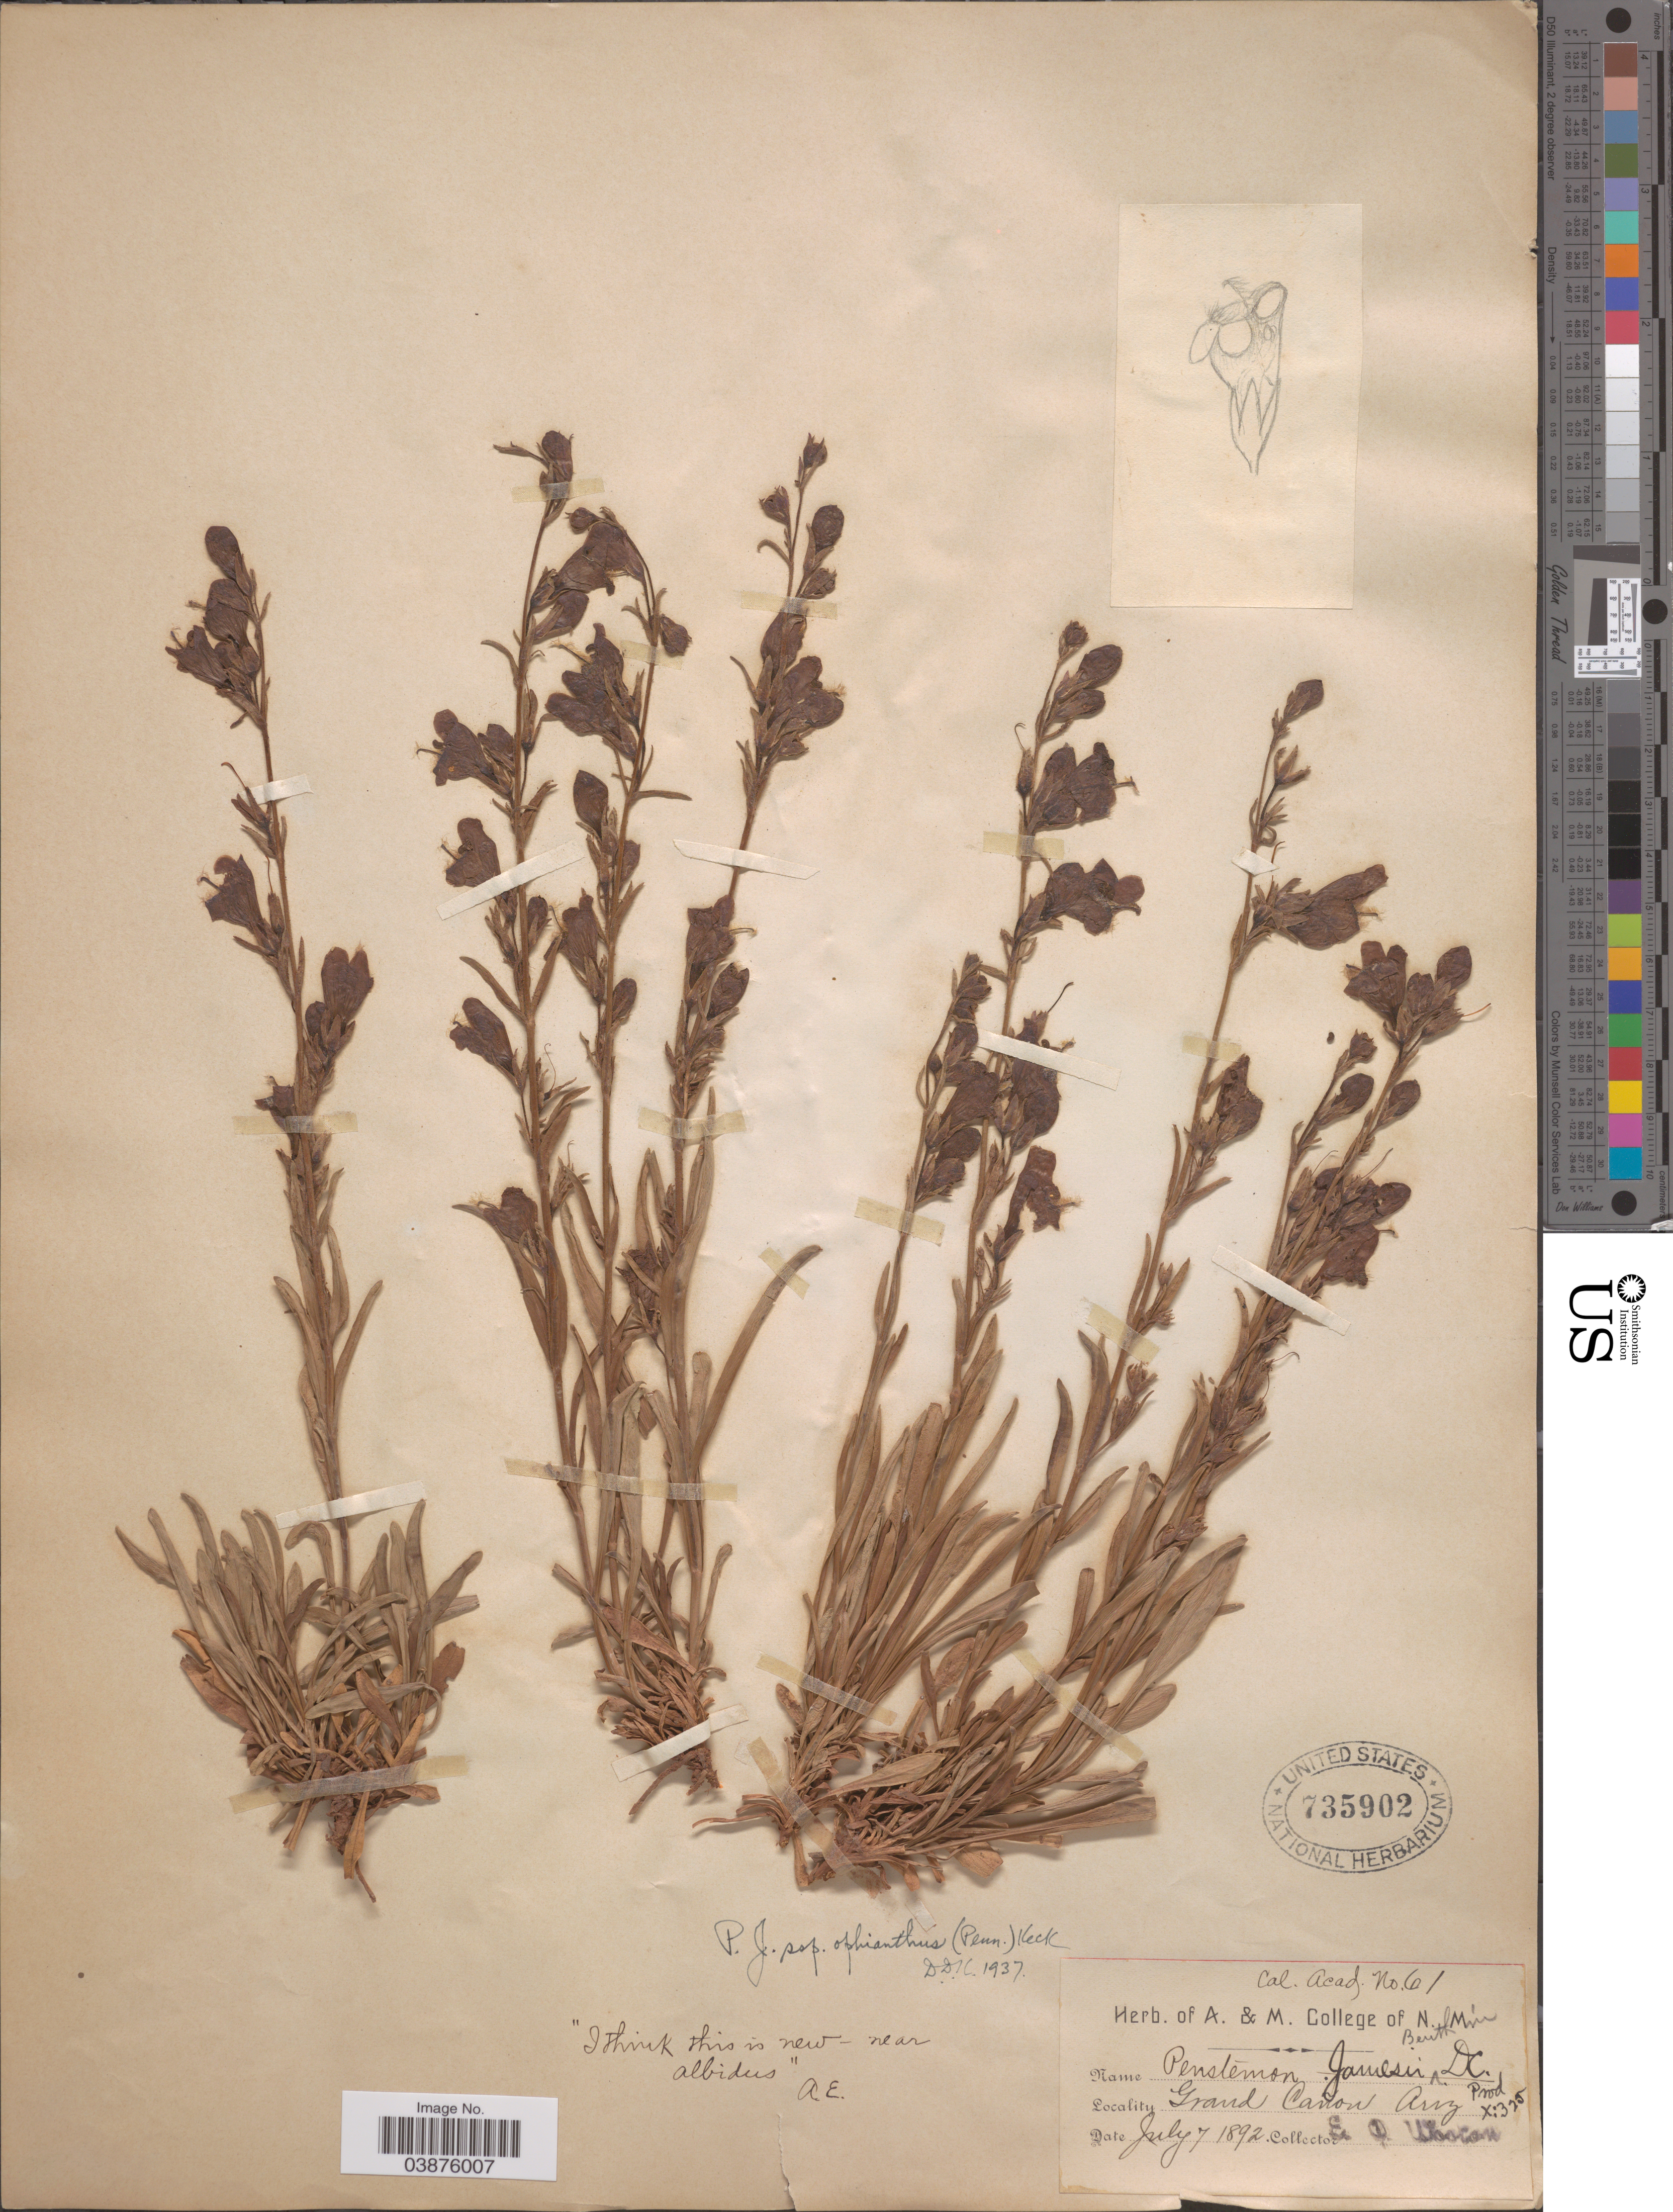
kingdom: Plantae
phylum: Tracheophyta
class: Magnoliopsida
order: Lamiales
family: Plantaginaceae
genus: Penstemon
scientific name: Penstemon jamesii subsp. ophianthus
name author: (Pennell) D.D. Keck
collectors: E. O. Wooton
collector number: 61 ?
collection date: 1892-07-07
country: United States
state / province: Arizona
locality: Grand Cañon.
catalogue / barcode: US 735902